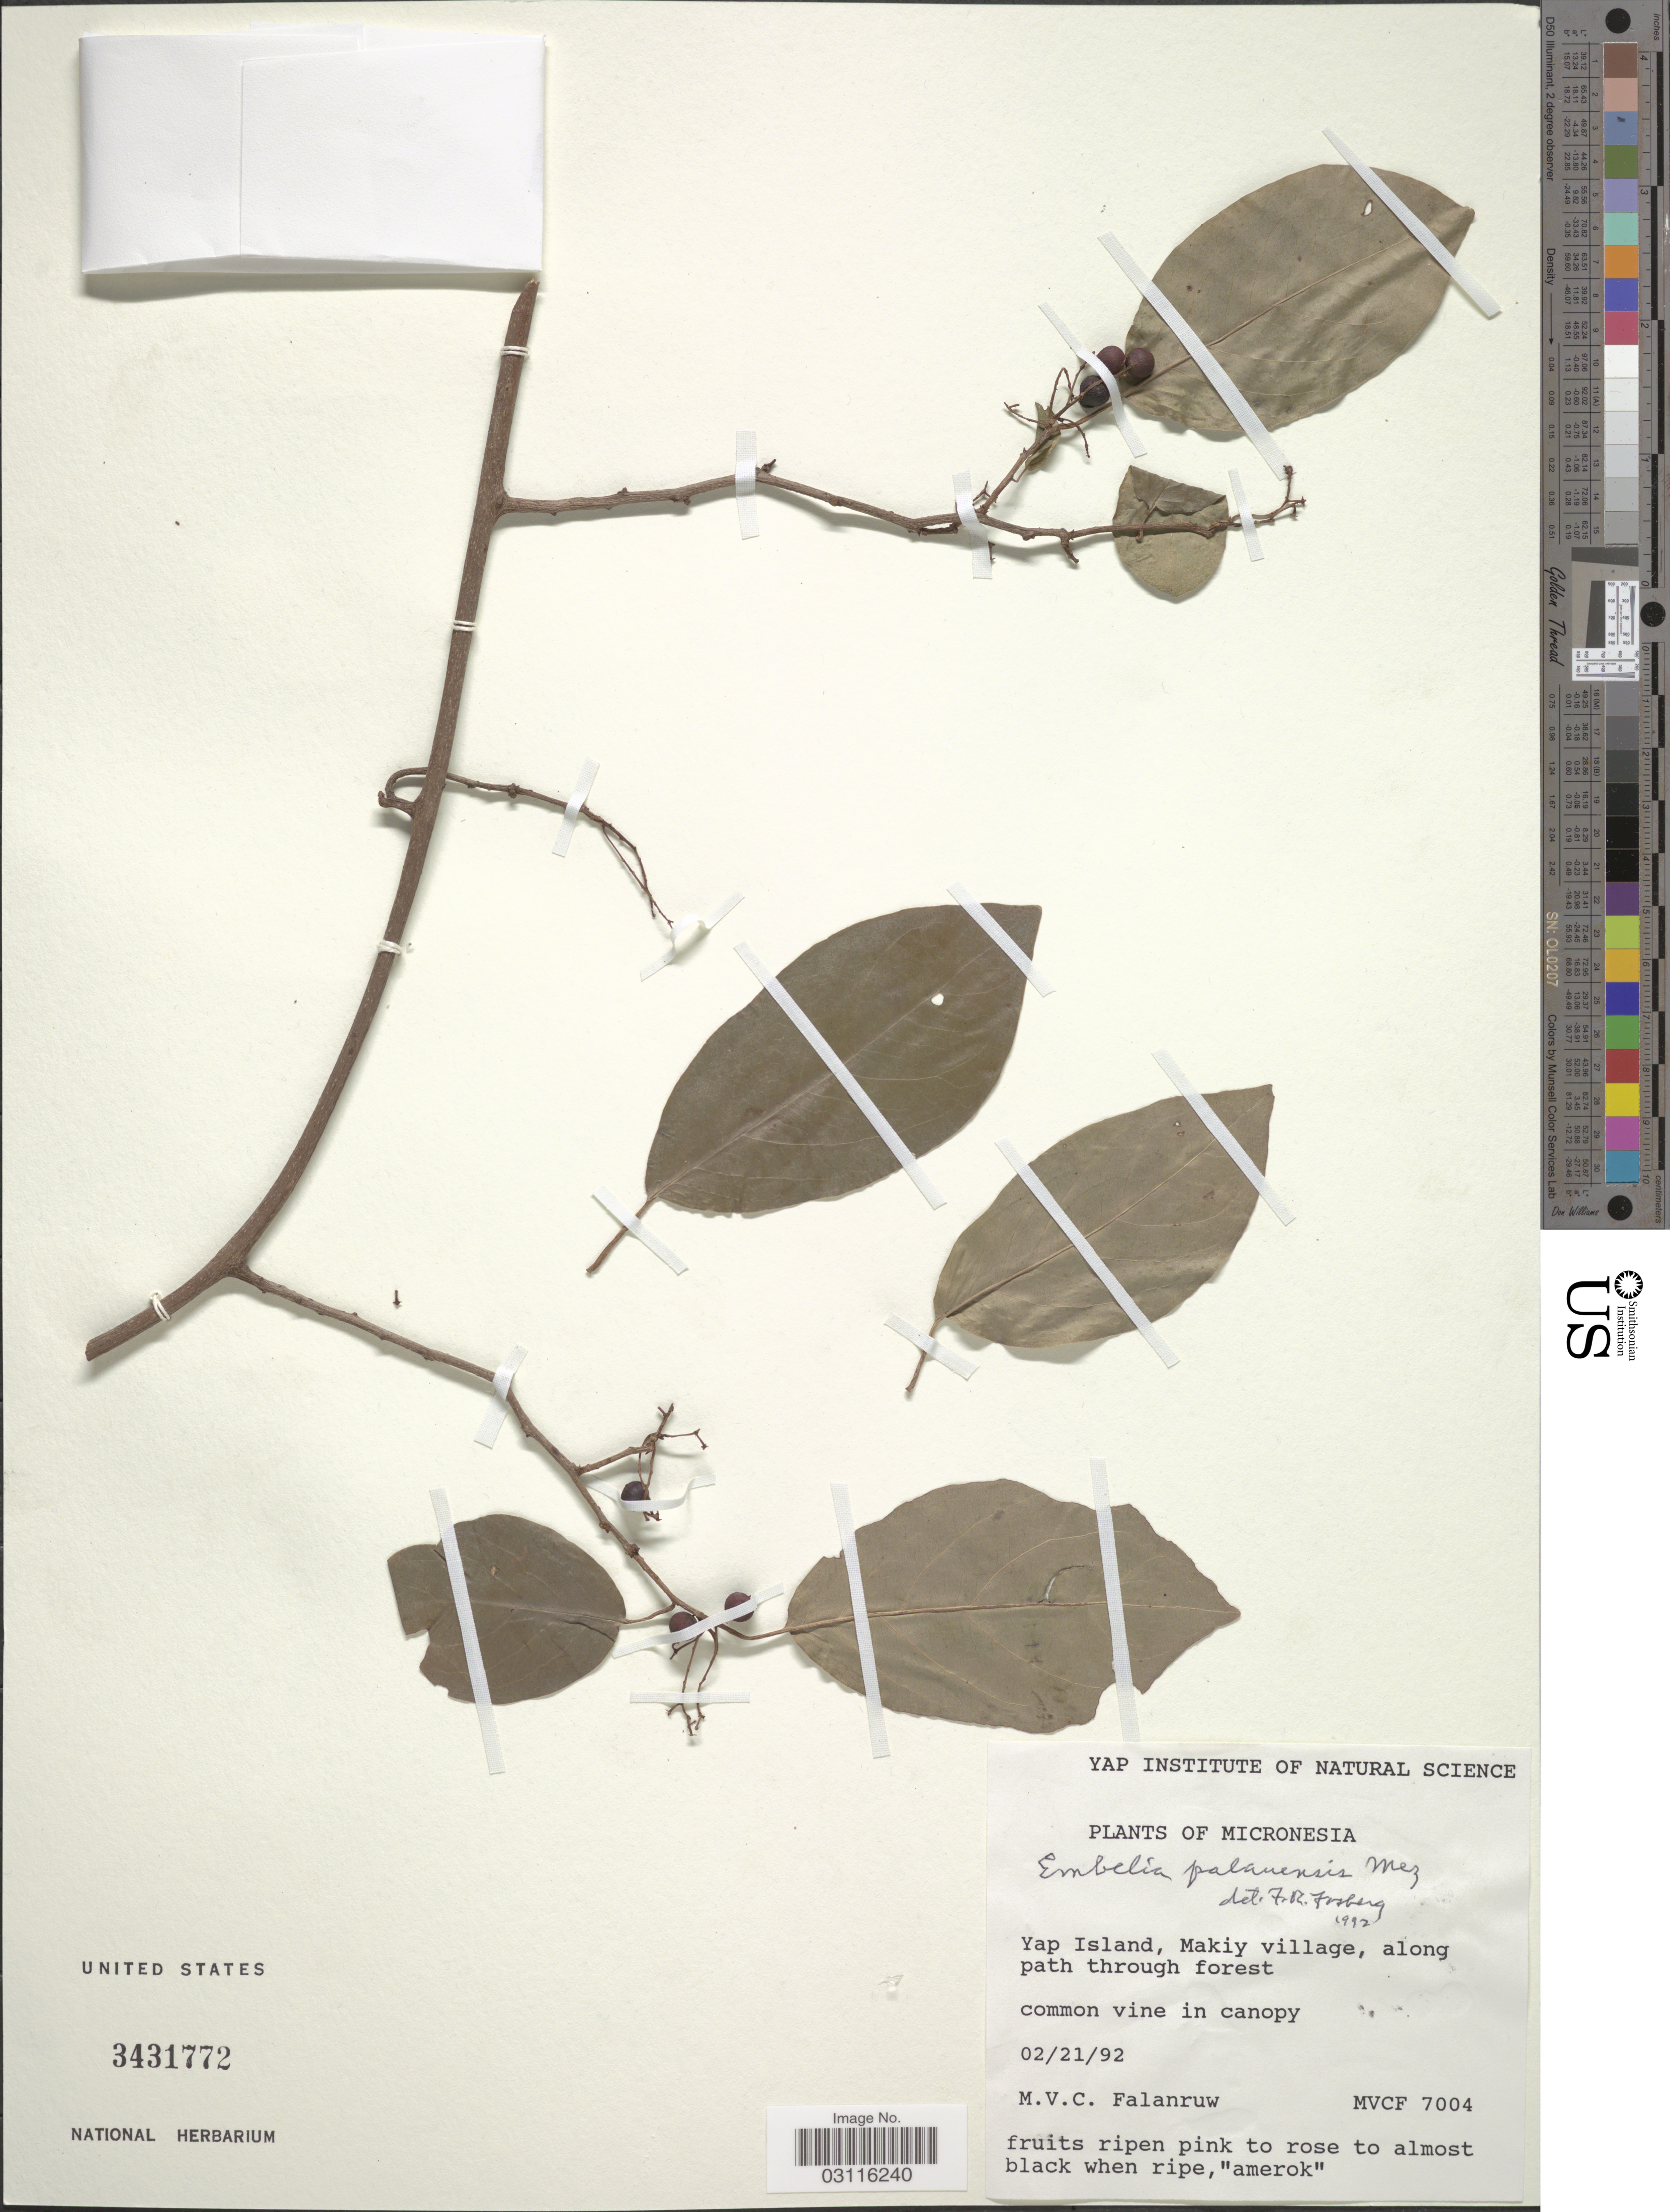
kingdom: Plantae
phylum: Tracheophyta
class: Magnoliopsida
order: Ericales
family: Primulaceae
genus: Embelia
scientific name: Embelia palauensis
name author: Mez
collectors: M. V. Falanruw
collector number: MVCF 7004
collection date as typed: Transcribed d/m/y: 21/2/92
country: Micronesia, Federated States of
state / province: Yap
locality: Micronesia. Yap Island, Makiy village, along path through forest.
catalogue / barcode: US 3431772